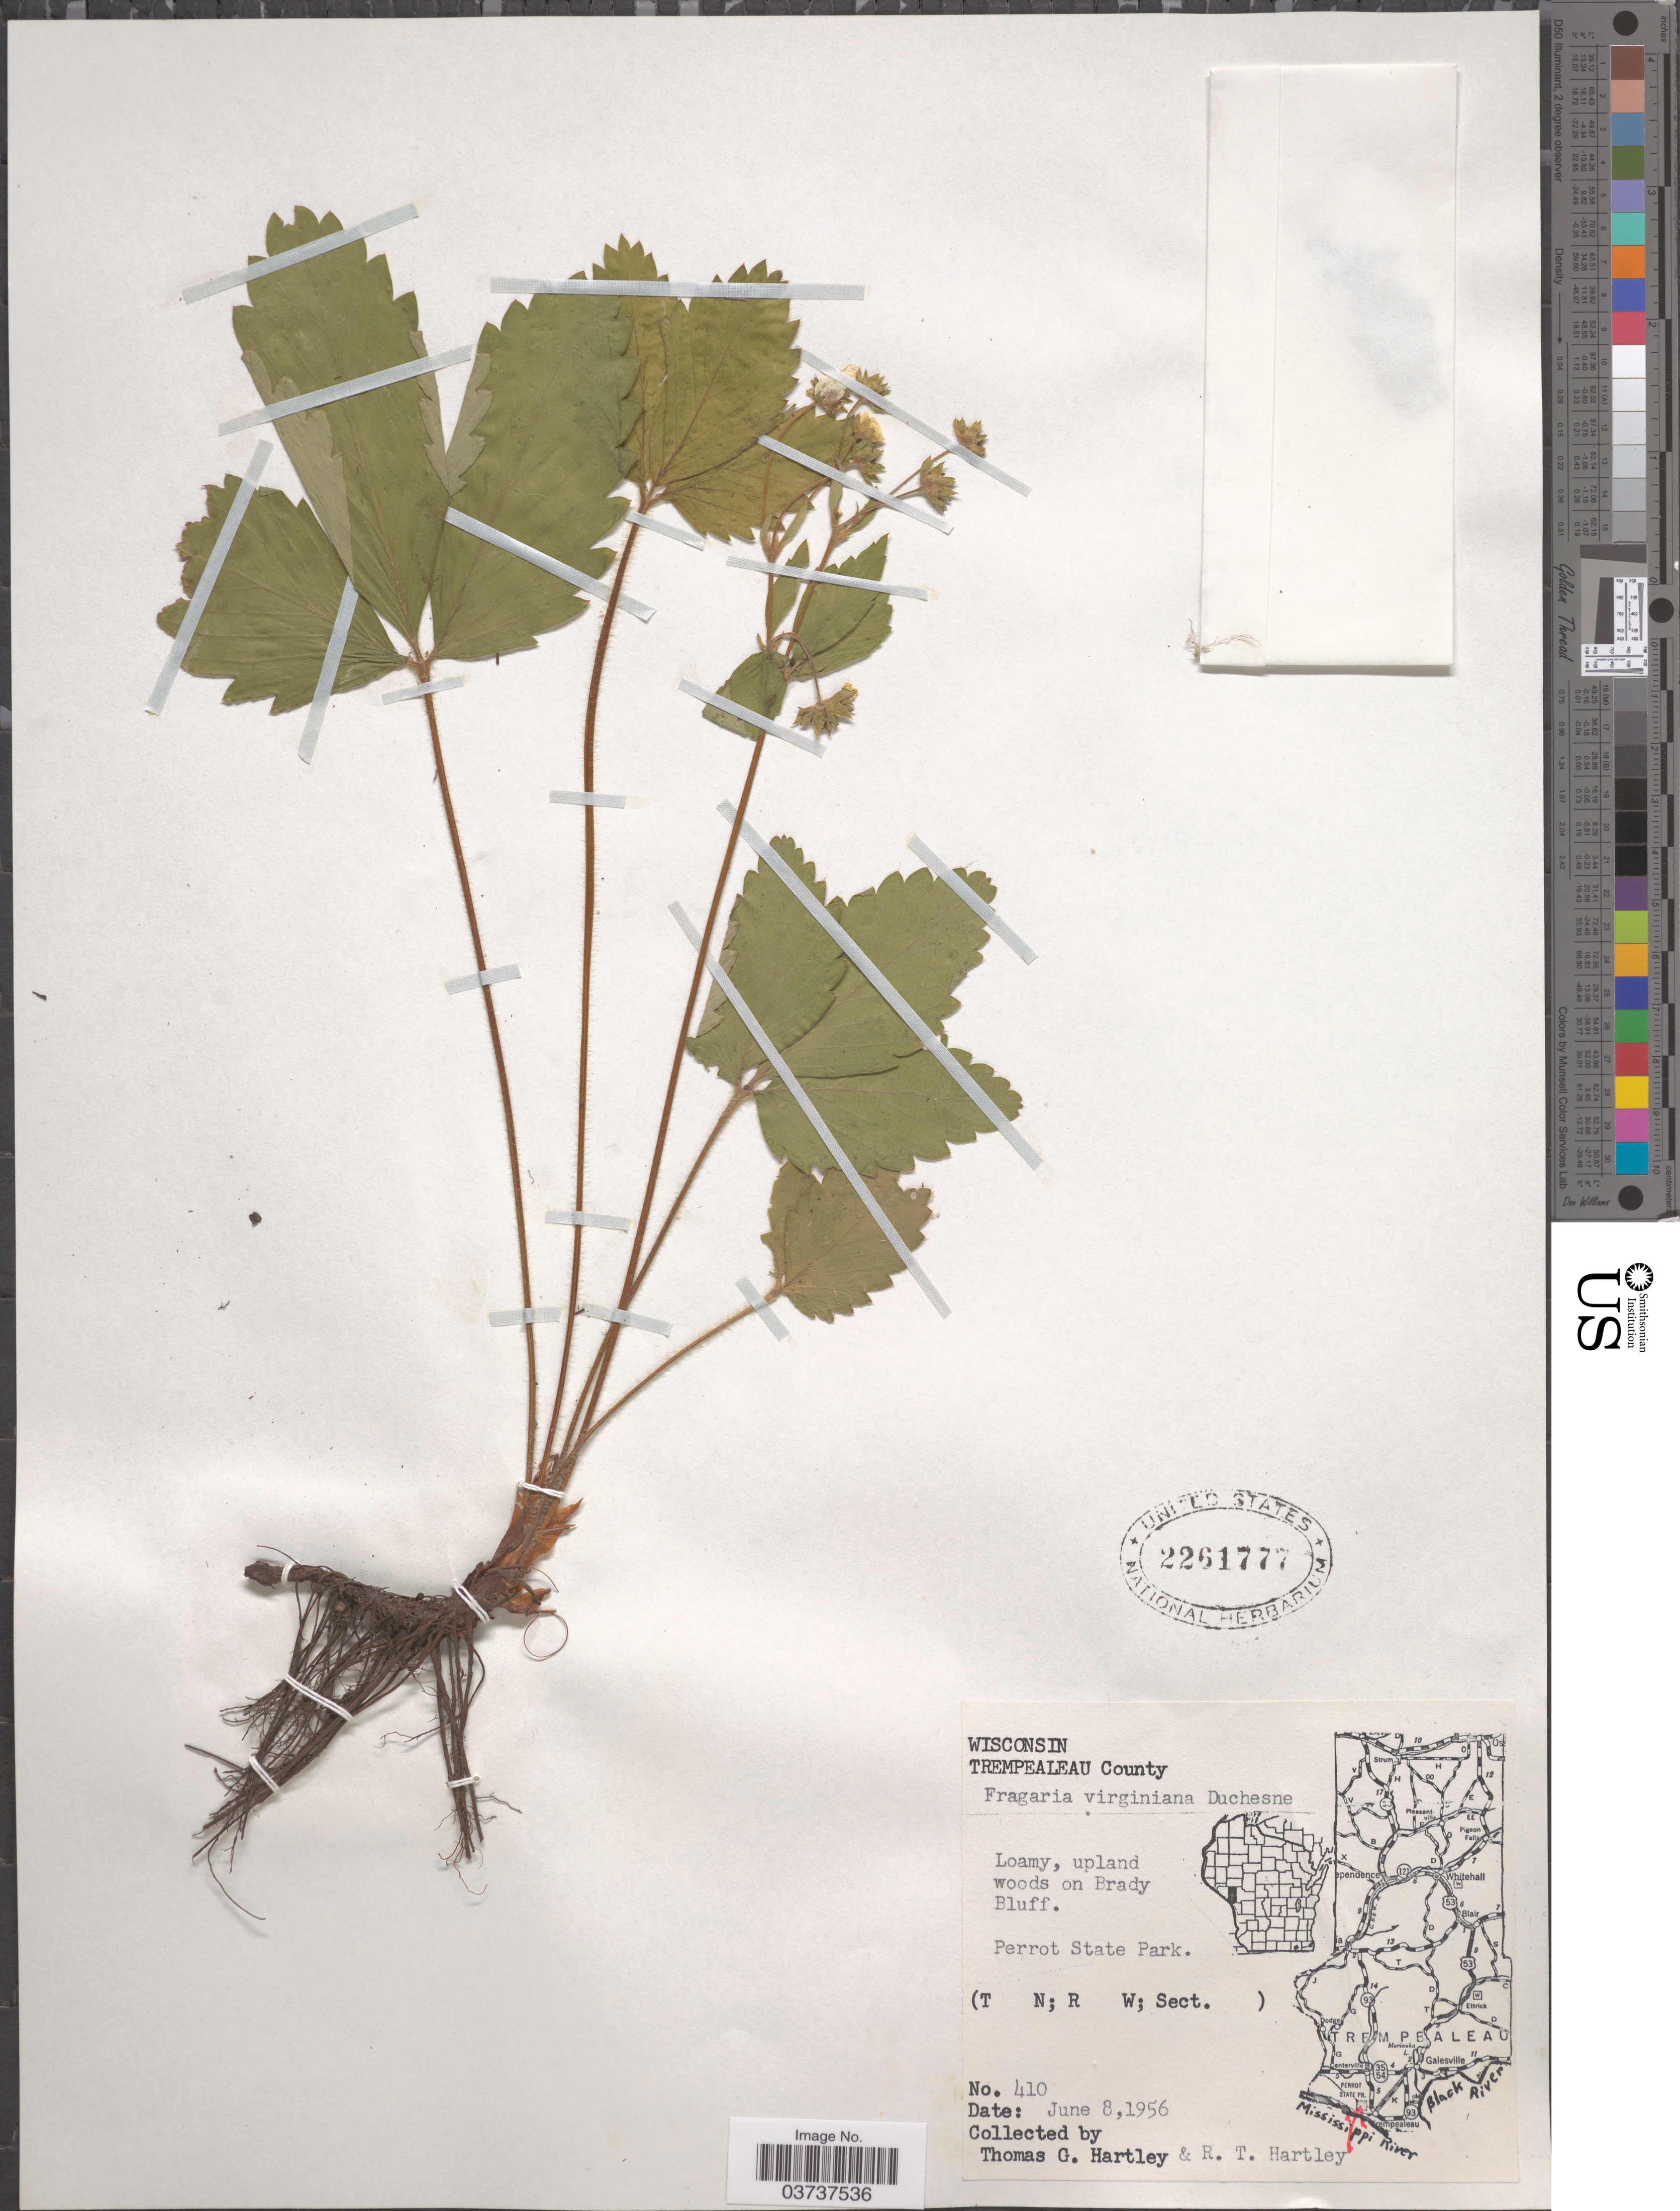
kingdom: Plantae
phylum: Tracheophyta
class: Magnoliopsida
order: Rosales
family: Rosaceae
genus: Fragaria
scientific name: Fragaria virginiana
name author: Mill.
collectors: T. G. Hartley & R. T. Hartley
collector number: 410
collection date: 1956-06-08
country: United States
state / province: Wisconsin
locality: Trempealeau County. Upland woods on Brady Bluff. Perrot State Park.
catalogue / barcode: US 2261777